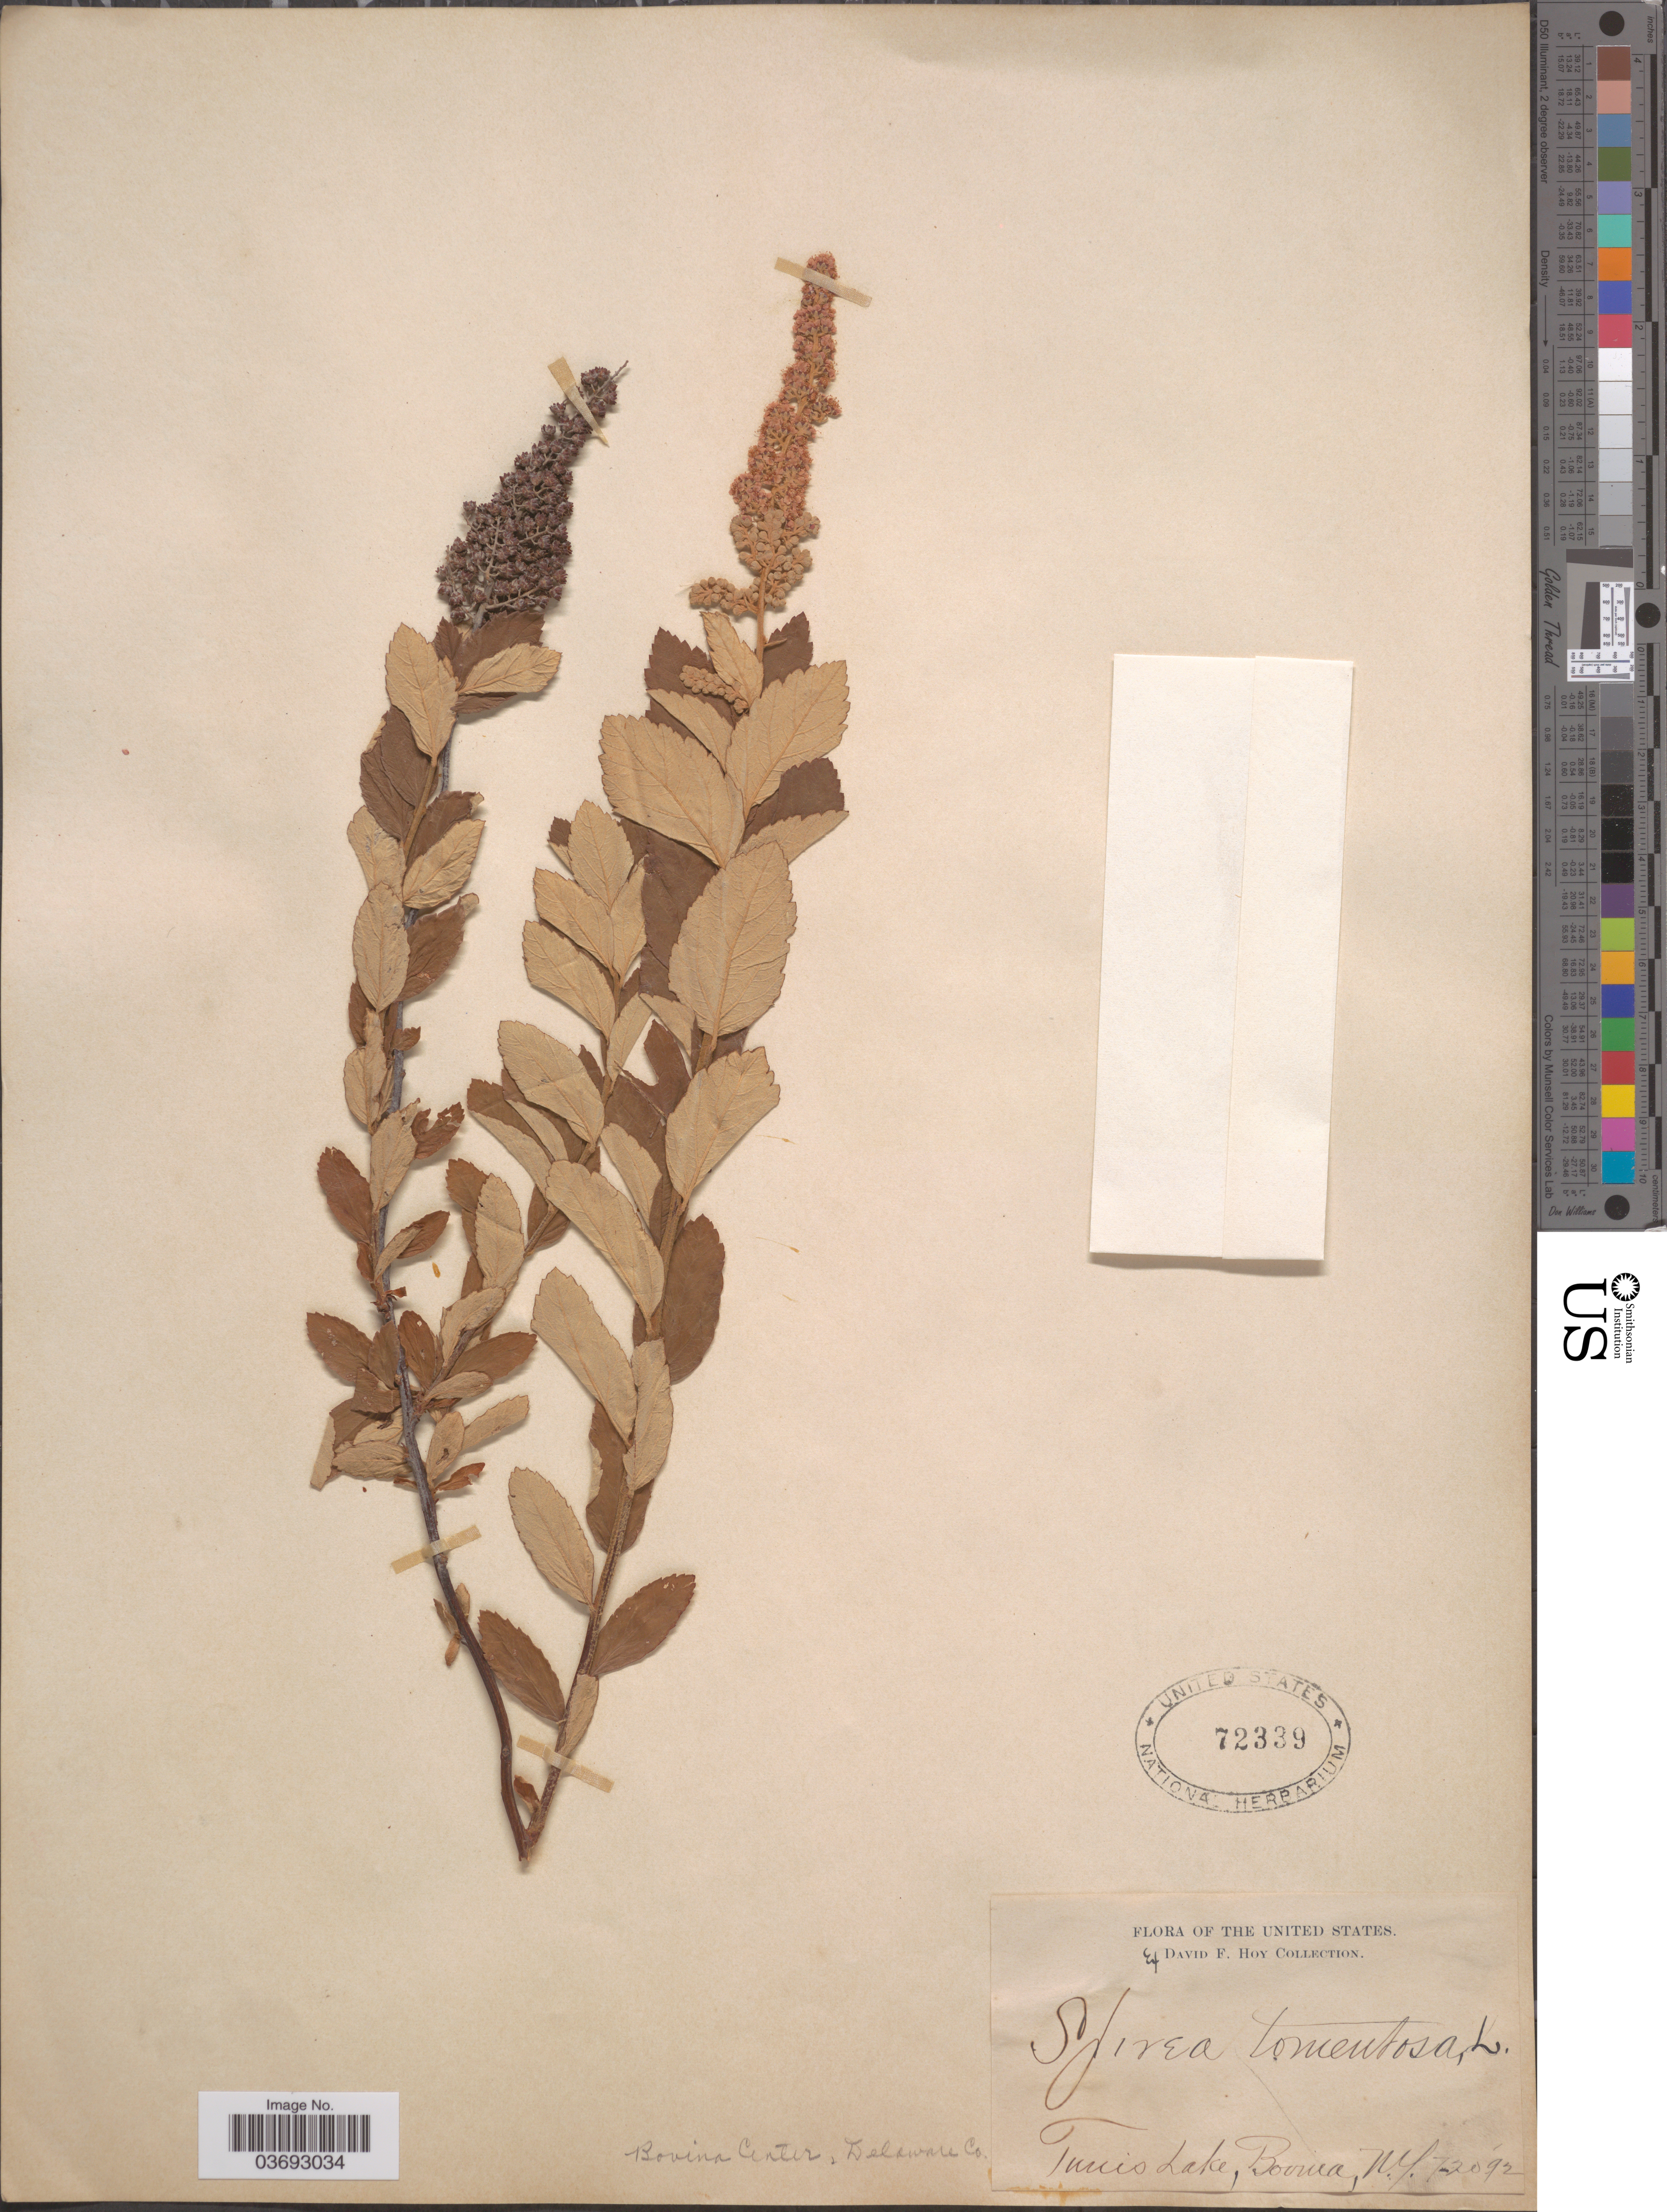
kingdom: Plantae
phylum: Tracheophyta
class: Magnoliopsida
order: Rosales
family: Rosaceae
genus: Spiraea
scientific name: Spiraea tomentosa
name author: L.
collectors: D. Hoy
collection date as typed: Transcribed d/m/y: 20/7/92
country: United States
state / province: New York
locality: Tunis Lake, Bovina. Bovina Center, Delaware Co.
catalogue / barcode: US 72339